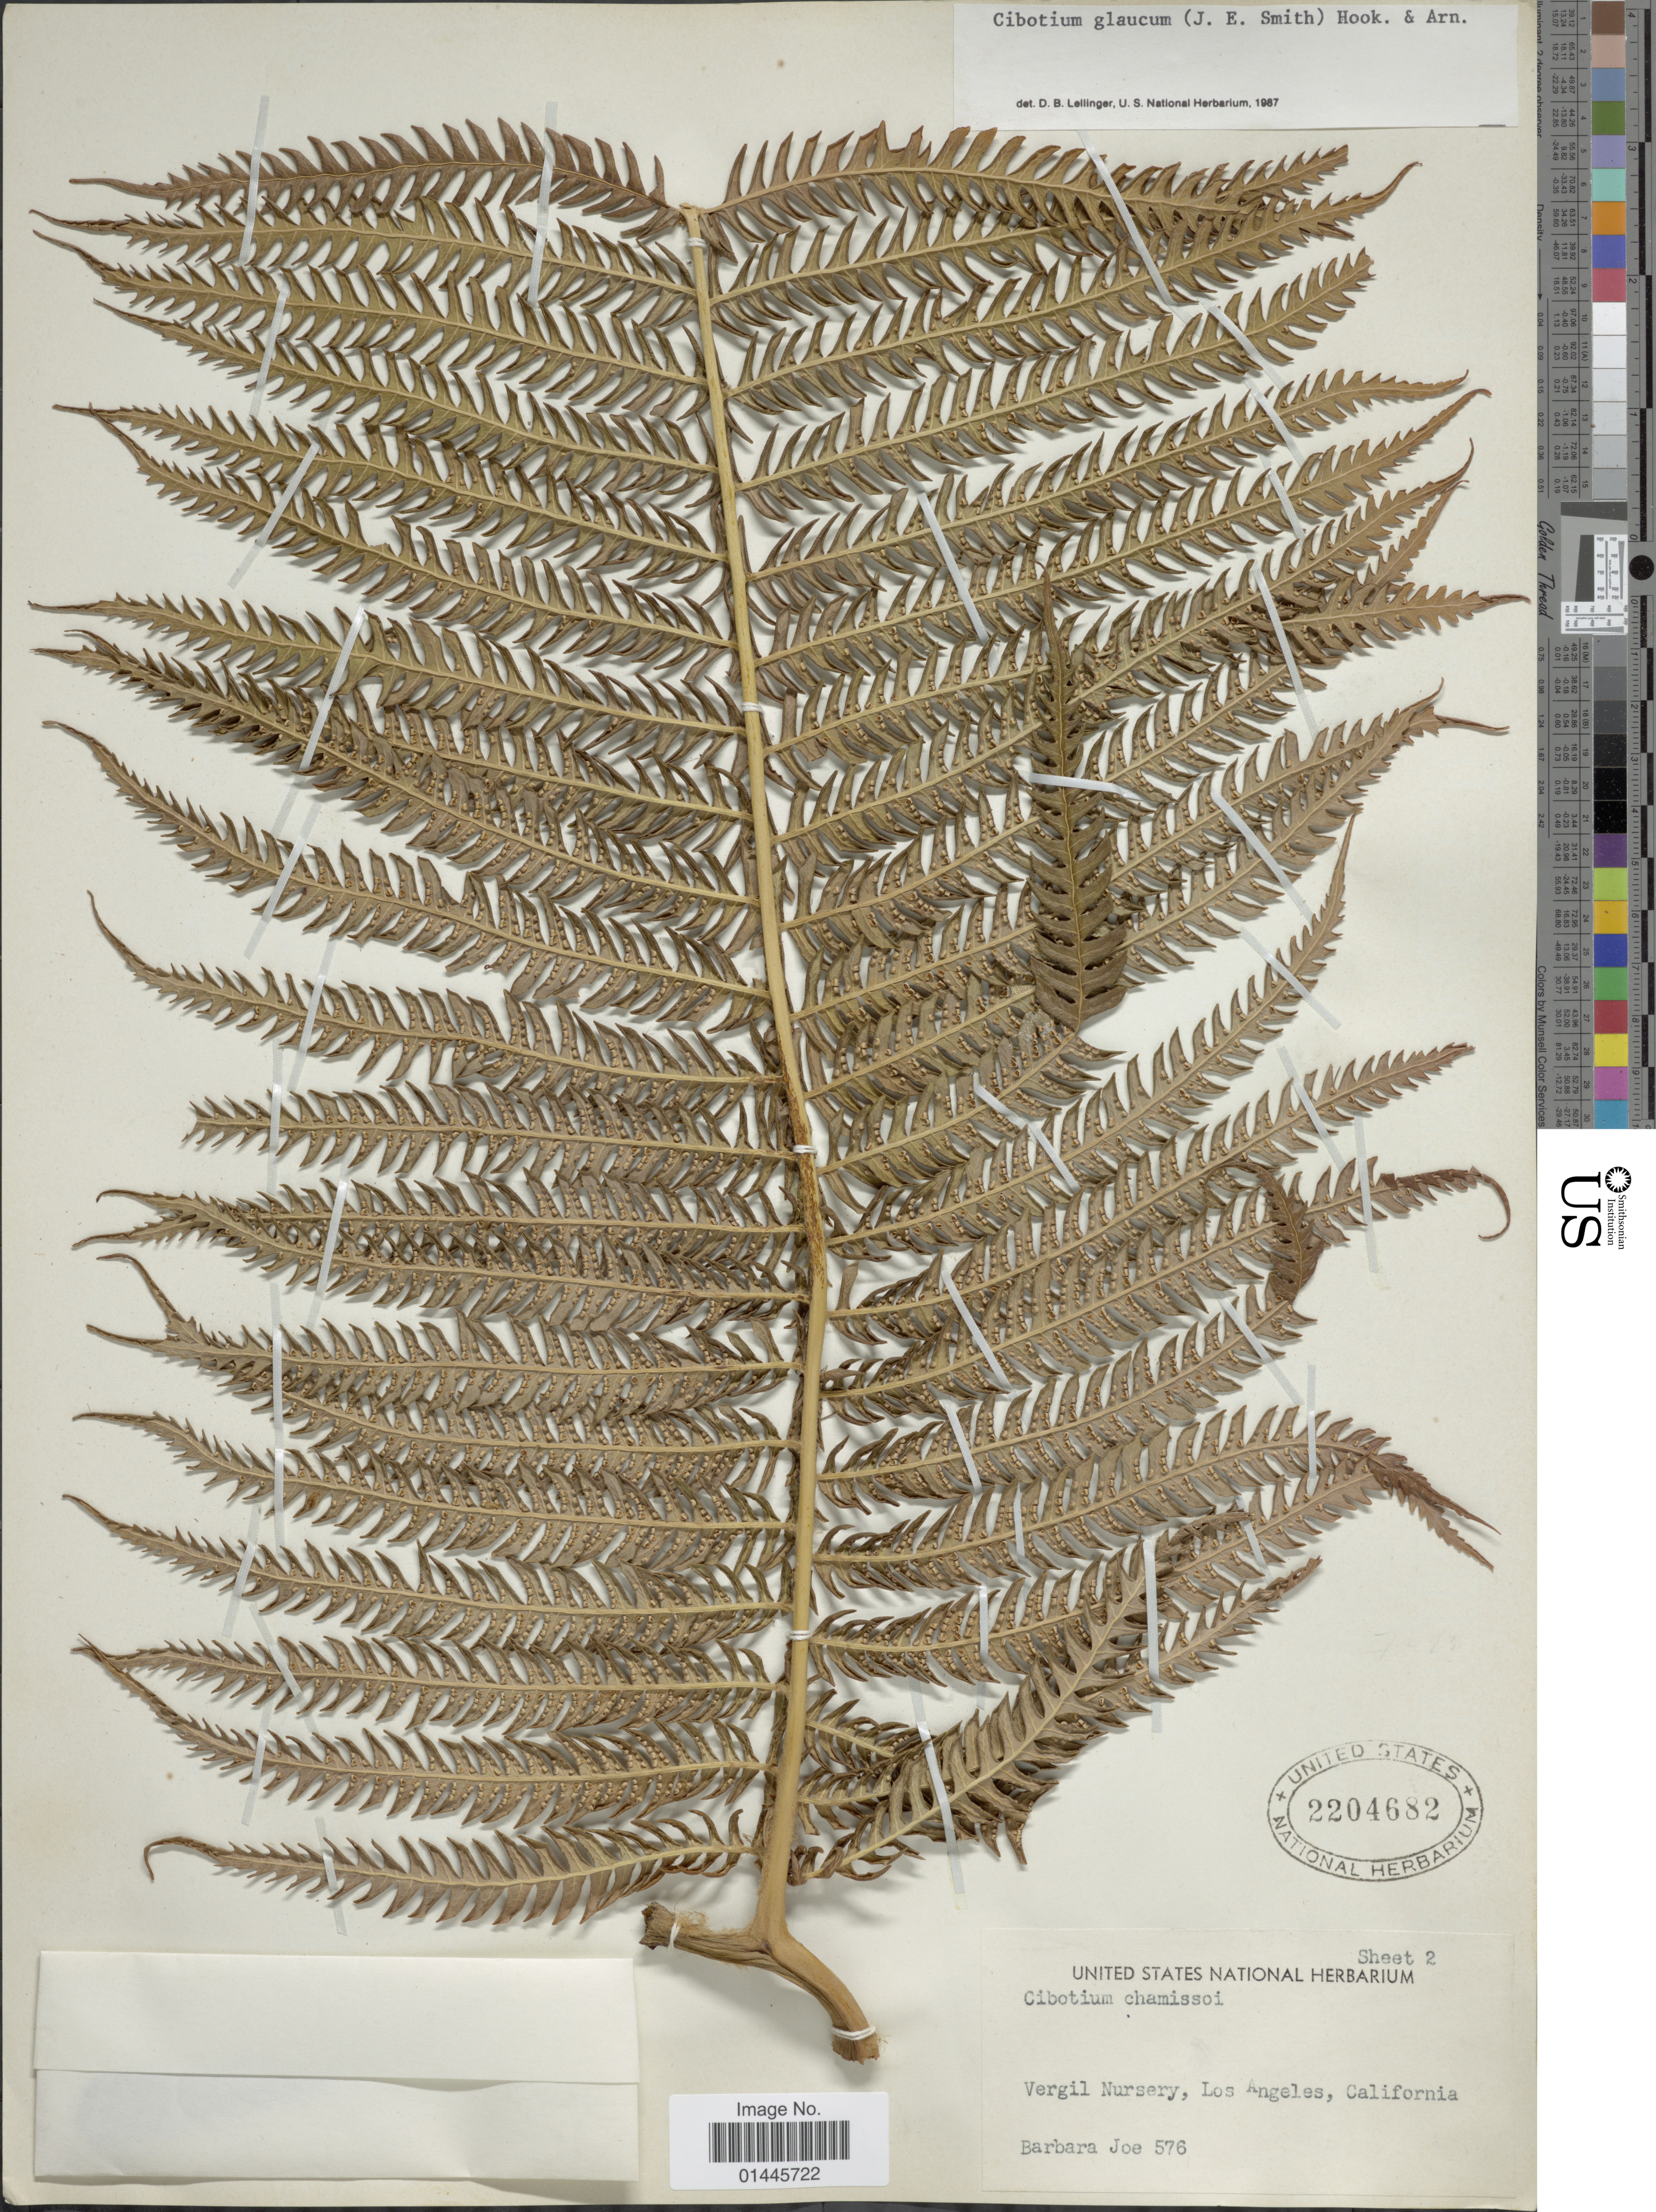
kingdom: Plantae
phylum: Tracheophyta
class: Polypodiopsida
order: Cyatheales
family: Cibotiaceae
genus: Cibotium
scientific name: Cibotium glaucum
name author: (Sm.) Hook. & Arn.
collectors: B. Joe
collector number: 576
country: United States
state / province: California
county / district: Los Angeles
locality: Vergil Nursery, Los Angeles.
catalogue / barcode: US 2204682